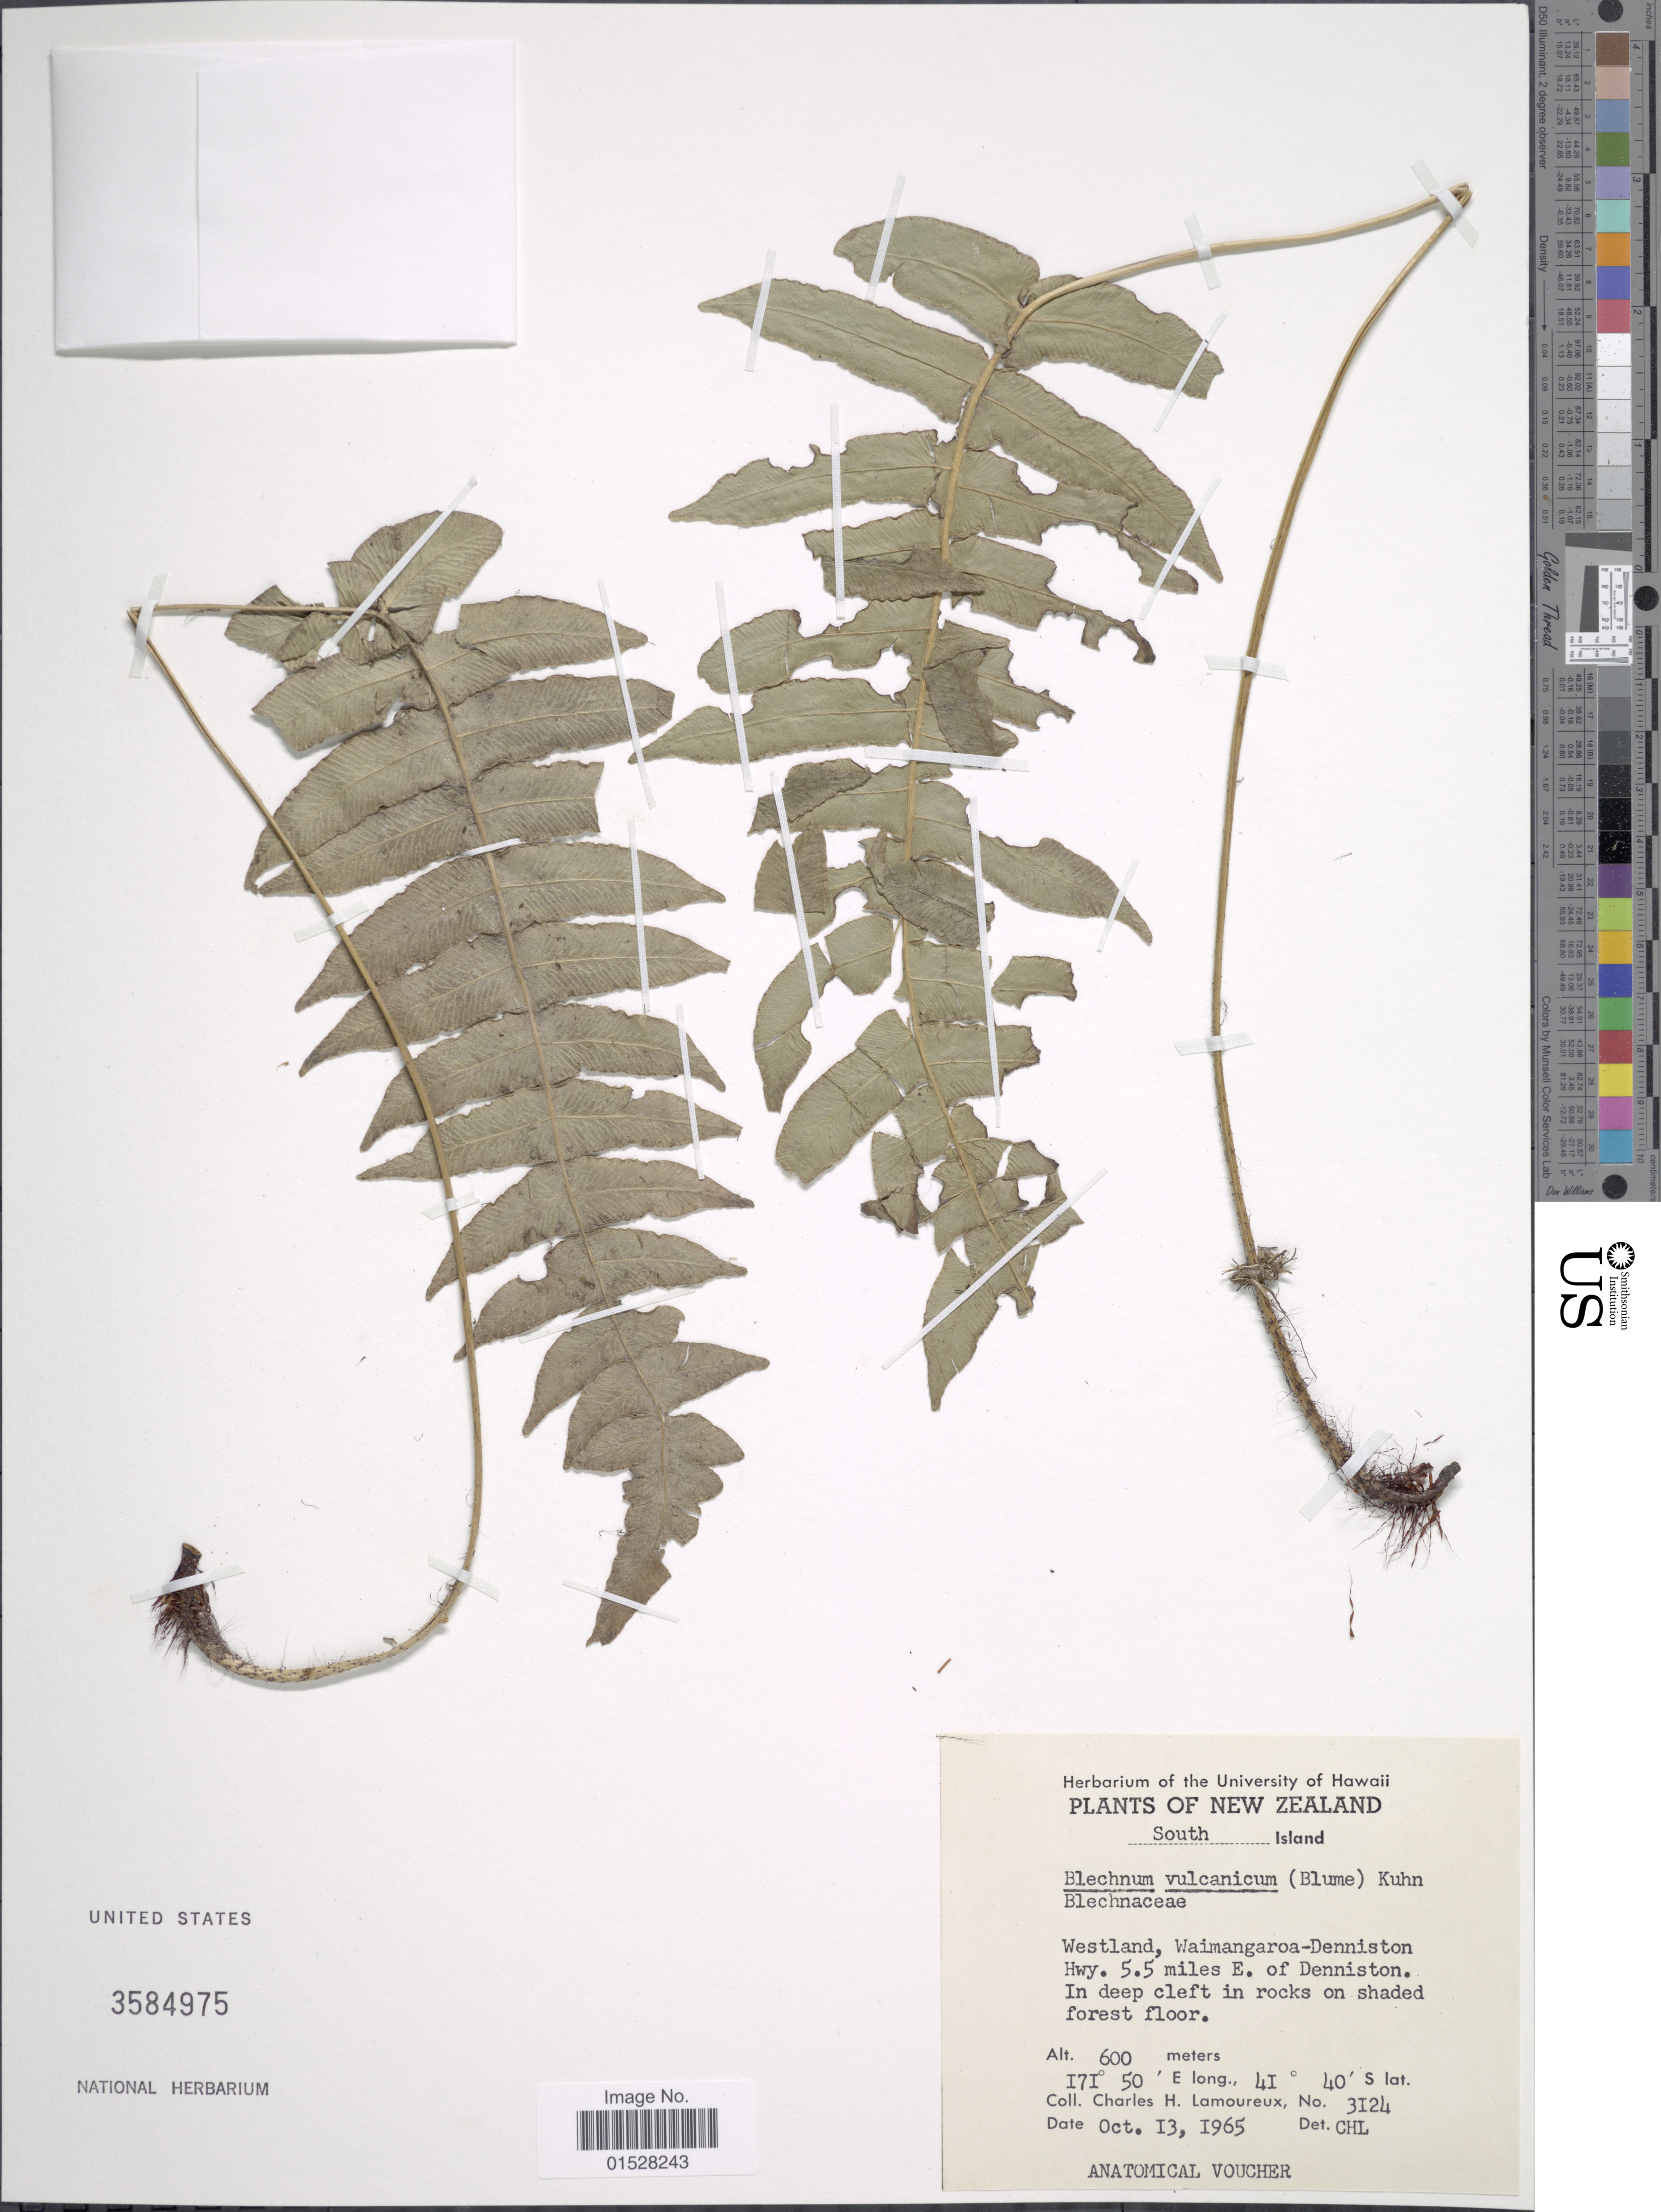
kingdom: Plantae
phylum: Tracheophyta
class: Polypodiopsida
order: Polypodiales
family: Blechnaceae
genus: Blechnum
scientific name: Blechnum vulcanicum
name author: (Blume) Kuhn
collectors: C. H. Lamoureux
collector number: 3124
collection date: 1965-10-13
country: New Zealand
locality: South Island, Westland, Waimangaroa-Denniston Hwy. 5.5 miles E. of Denniston.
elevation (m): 600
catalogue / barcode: US 3584975